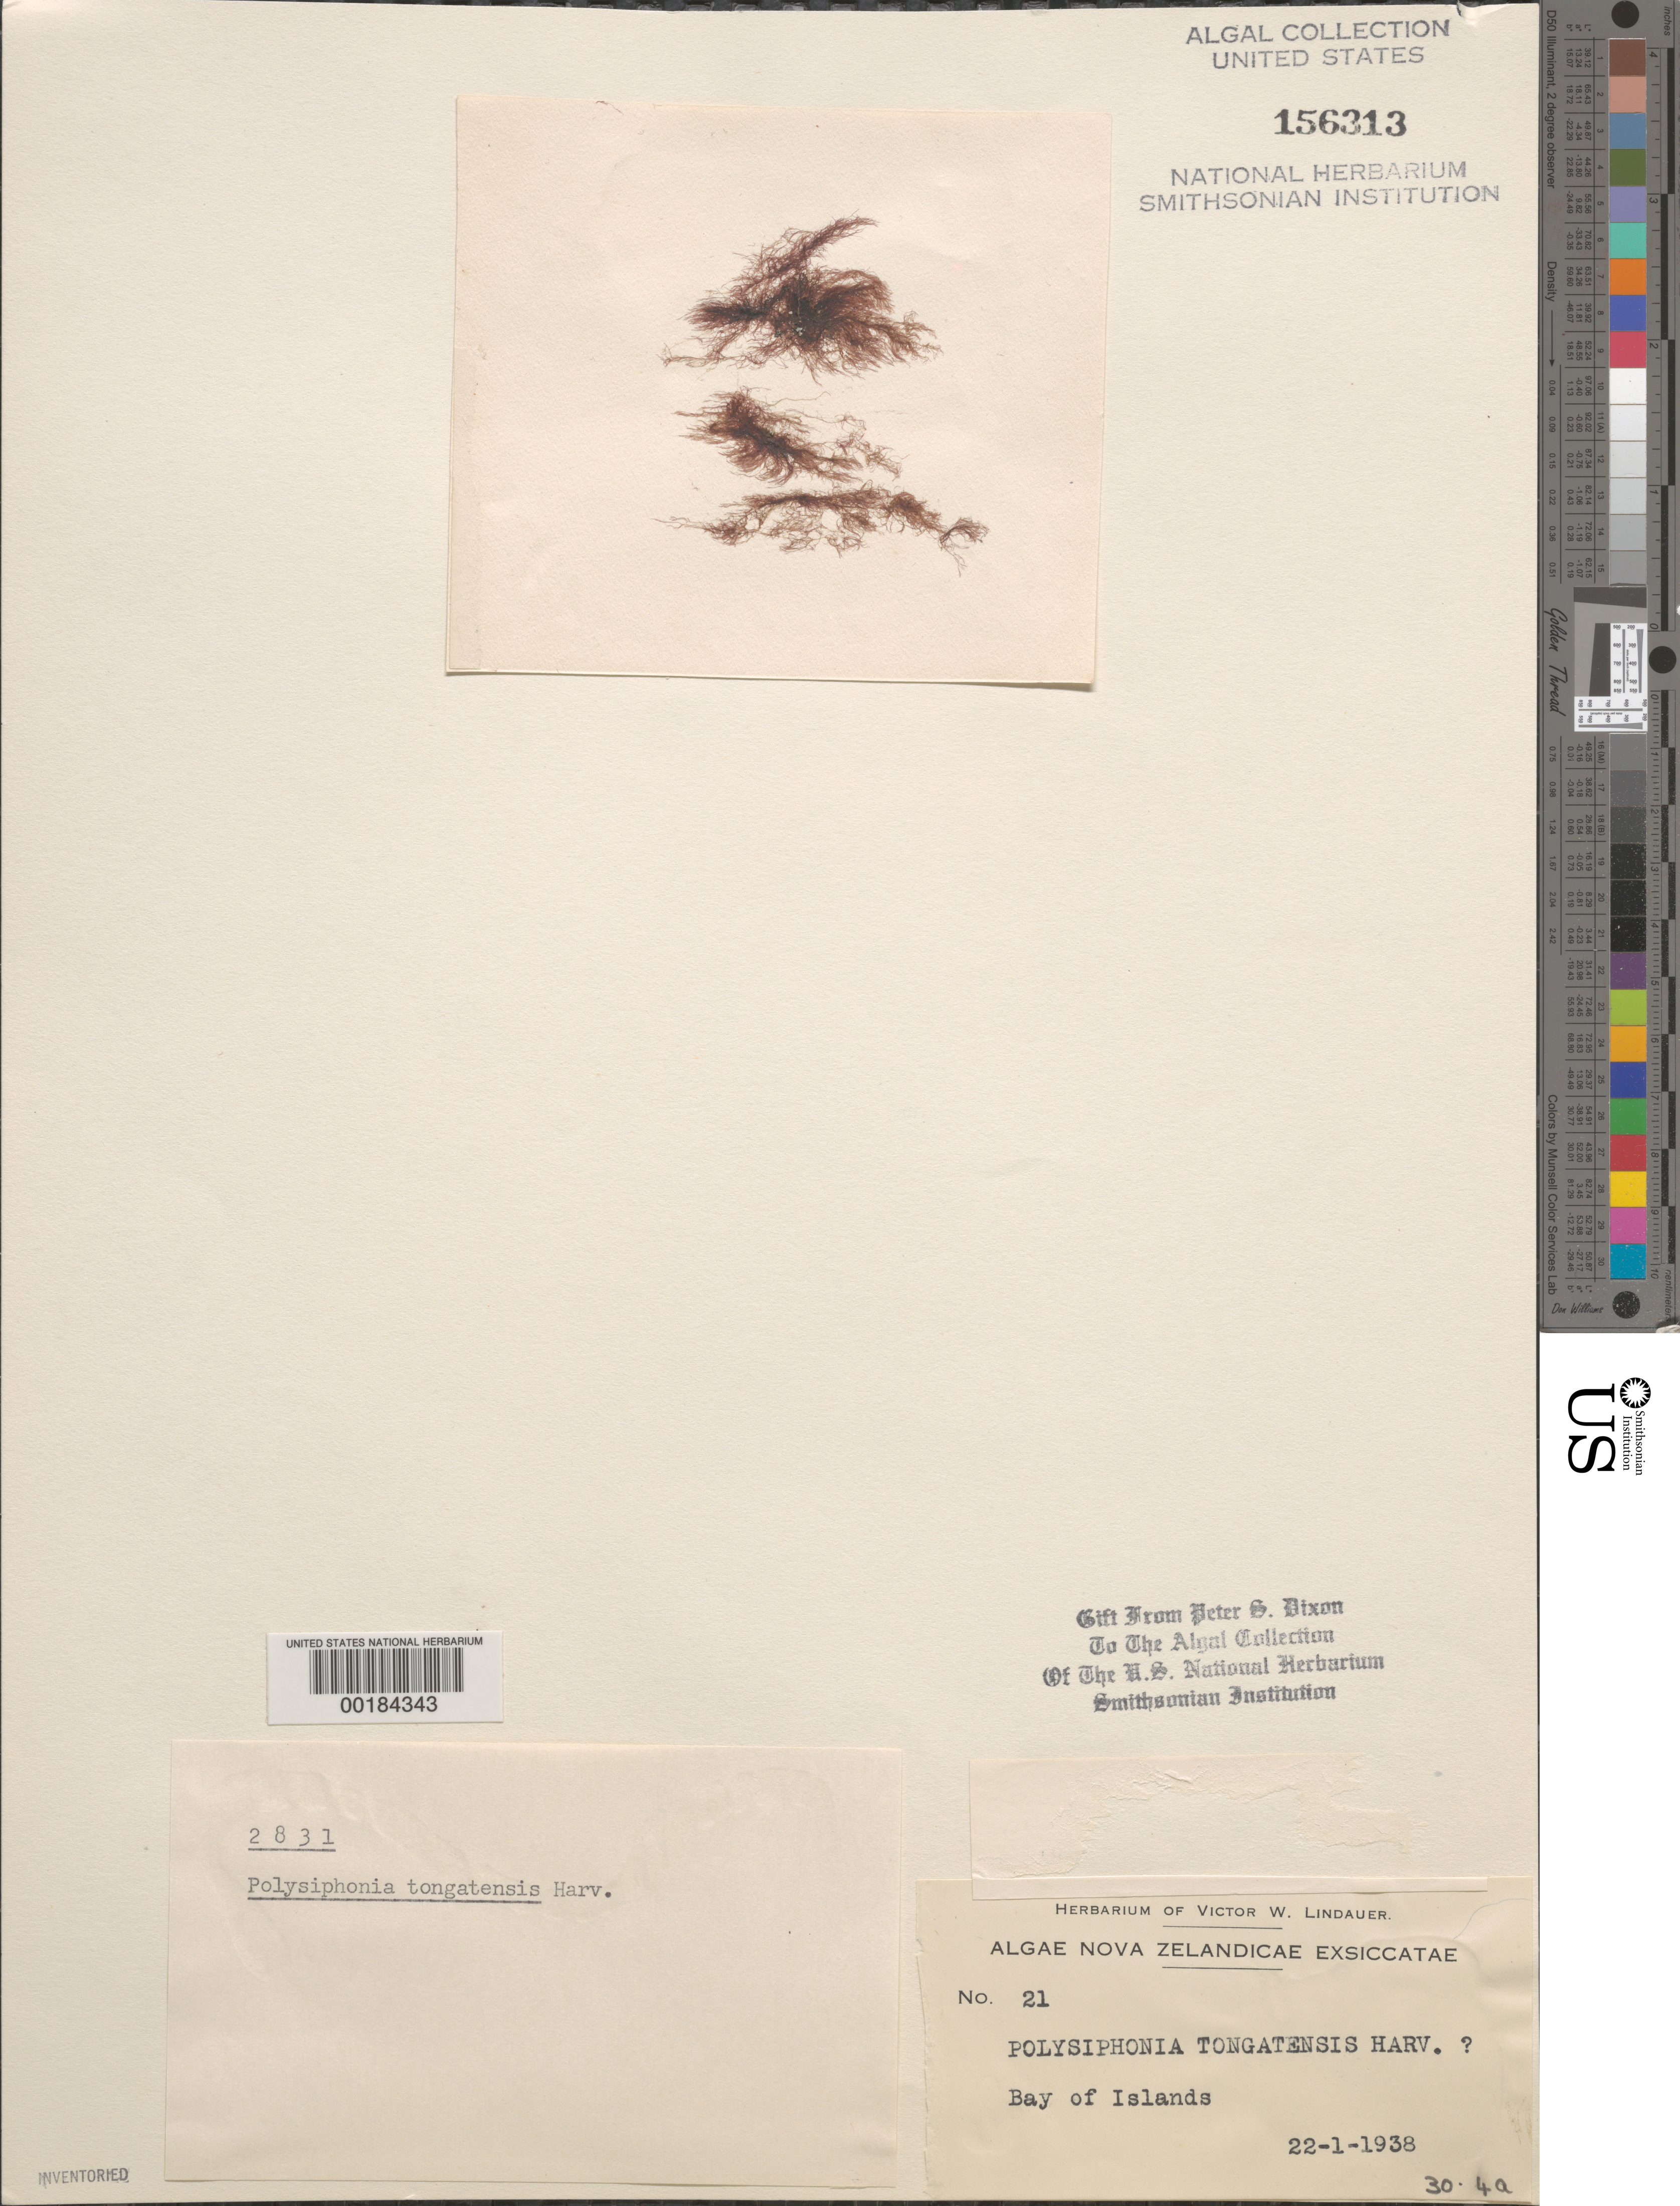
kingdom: Plantae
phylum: Rhodophyta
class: Florideophyceae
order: Ceramiales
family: Rhodomelaceae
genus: Melanothamnus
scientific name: Melanothamnus tongatensis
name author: (Harvey ex Kützing) Diaz-Tapia & Maggs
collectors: V. Lindauer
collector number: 21 & PSD 2831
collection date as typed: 22 Jan 1938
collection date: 1938-01-22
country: New Zealand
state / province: Northland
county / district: Far North District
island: North Island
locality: Bay of Islands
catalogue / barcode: US 156313